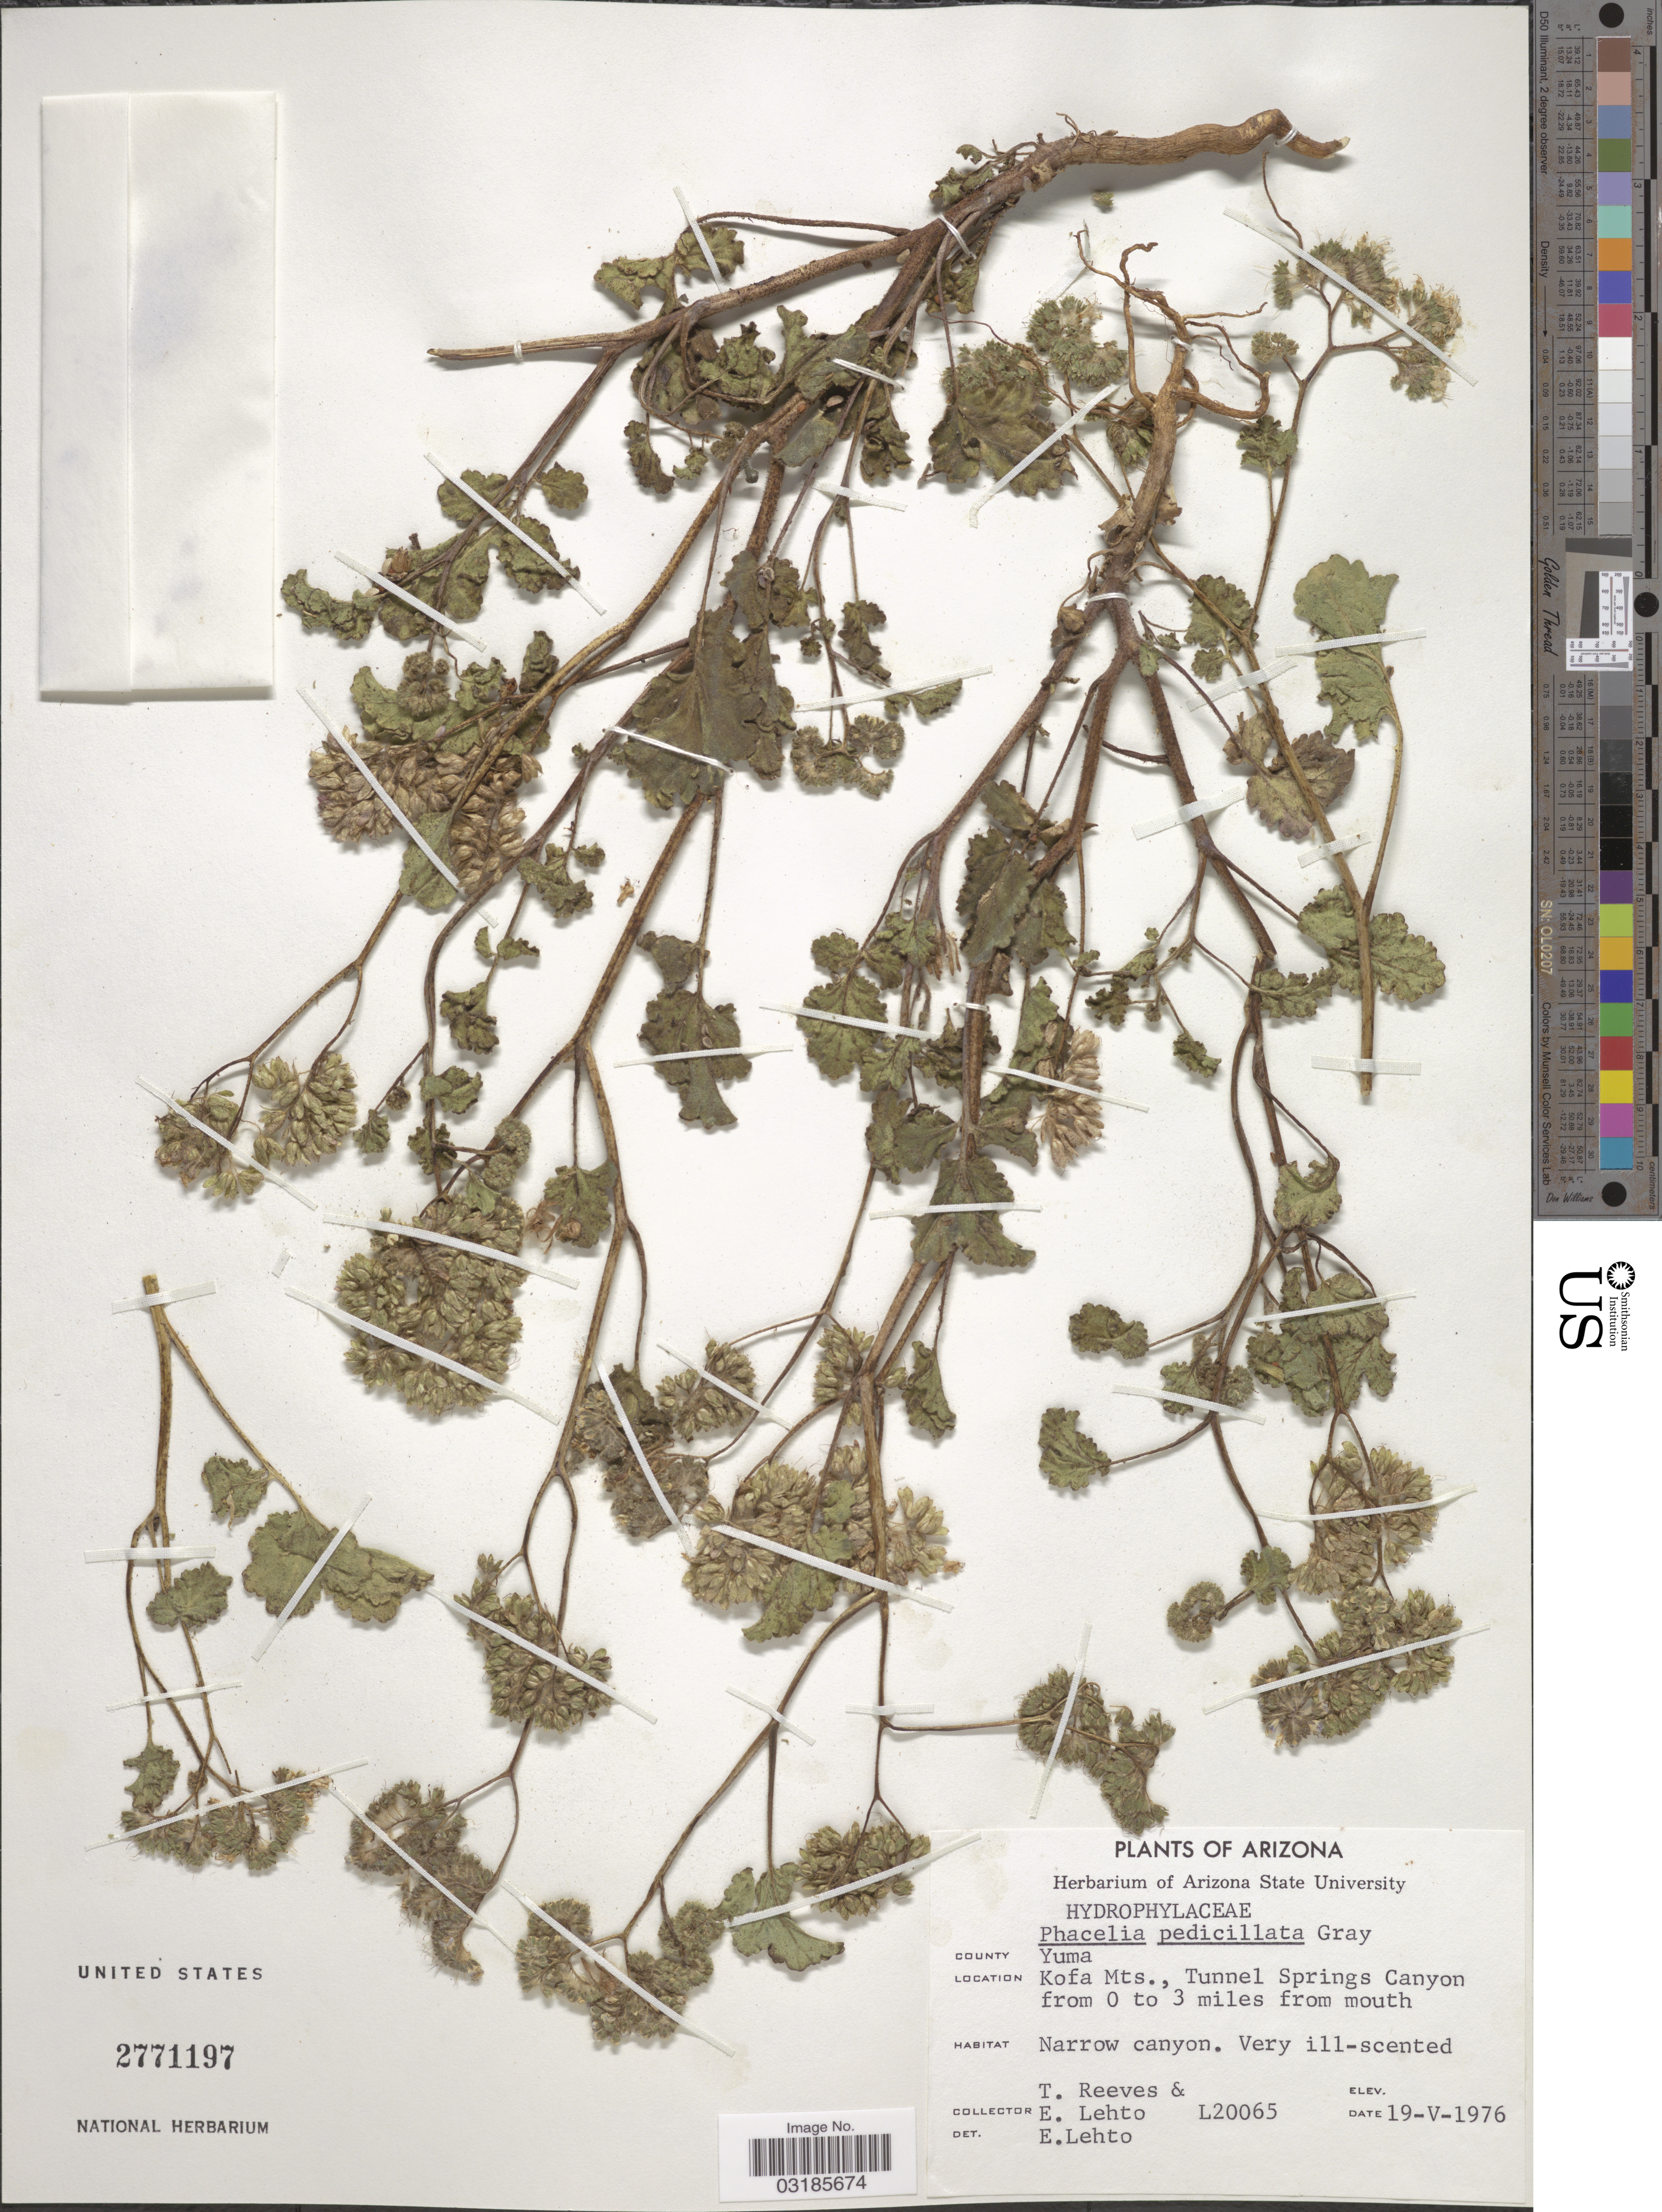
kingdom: Plantae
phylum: Tracheophyta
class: Magnoliopsida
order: Boraginales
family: Hydrophyllaceae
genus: Phacelia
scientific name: Phacelia pedicellata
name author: A. Gray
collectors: T. Reeves & Letho, E.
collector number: L20065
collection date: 1976-05-19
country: United States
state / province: Arizona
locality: County Yuma. Kofa Mts., Tunnel Springs Canyon from 0 to 3 miles from mouth.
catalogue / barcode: US 2771197